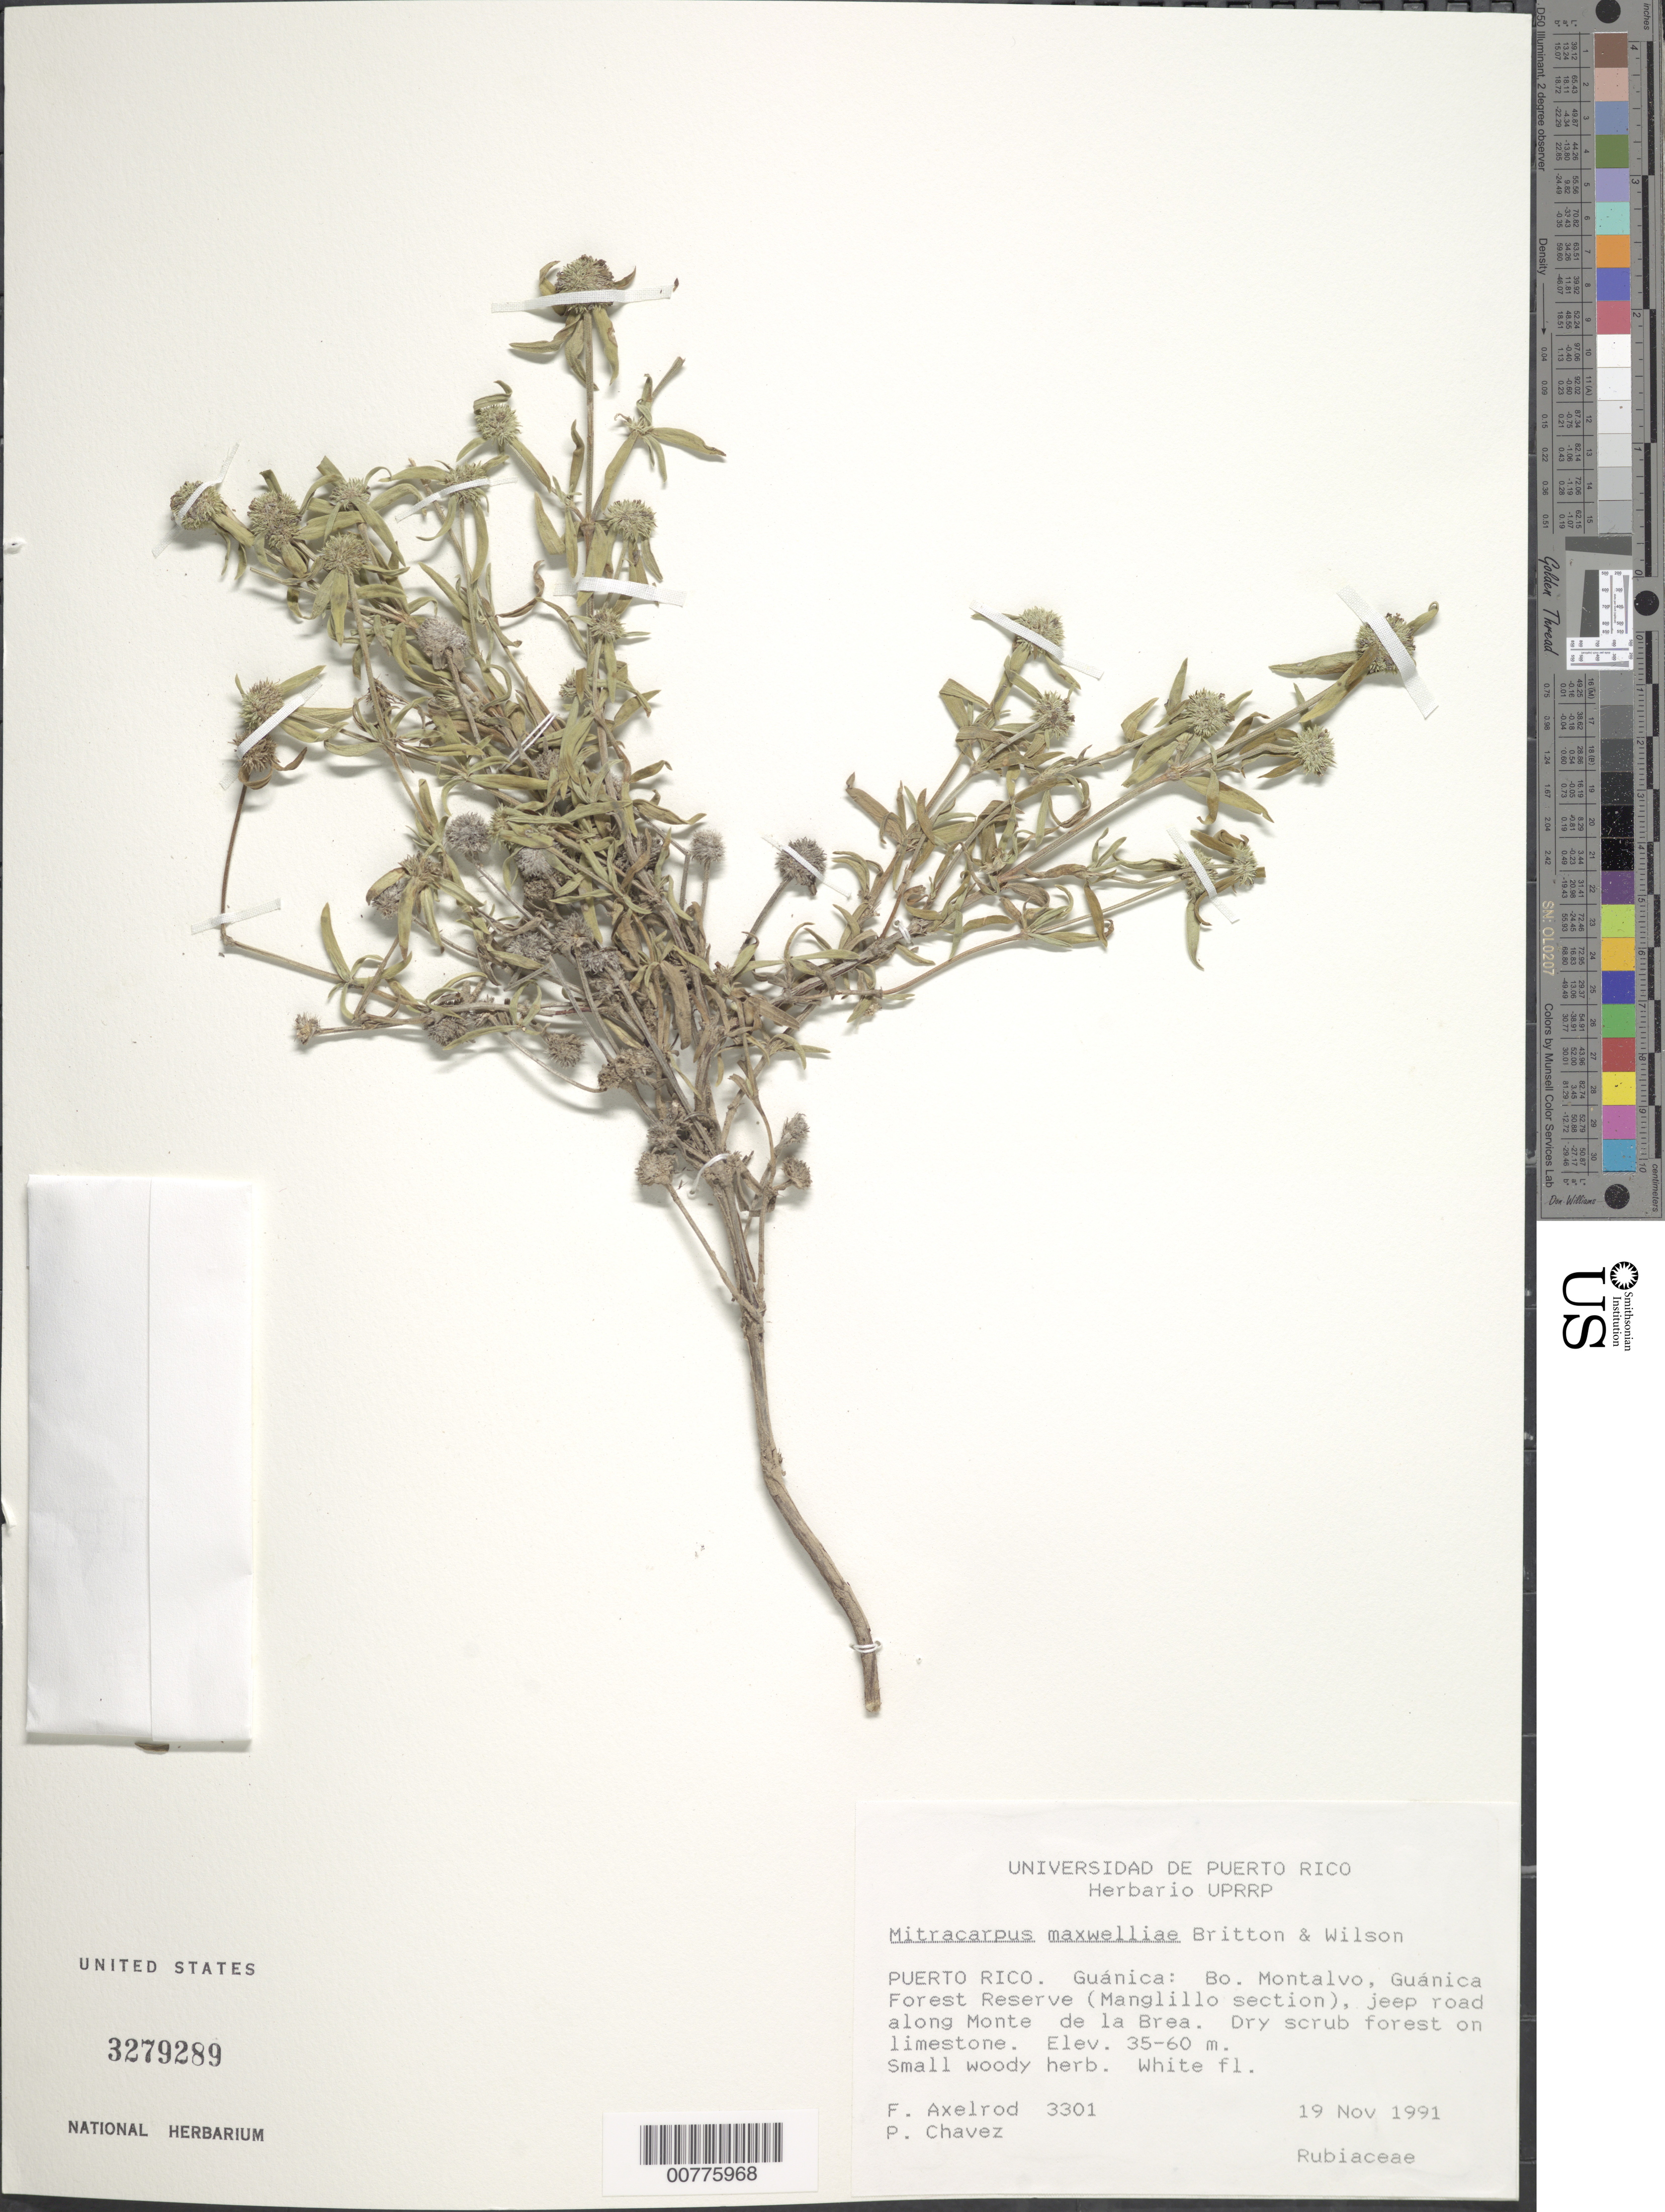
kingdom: Plantae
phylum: Tracheophyta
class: Magnoliopsida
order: Gentianales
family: Rubiaceae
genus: Mitracarpus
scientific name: Mitracarpus maxwelliae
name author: Britton & P. Wilson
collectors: F. S. Axelrod & P. Chavez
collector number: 3301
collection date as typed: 19 Nov 1991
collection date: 1991-11-19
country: Puerto Rico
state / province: Guánica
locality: Guanica: Bo. Montalvo, Guanica Forest Reserve (Manglillo Section), jeep road along Monte de la Brea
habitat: Dry scrub forest on limestone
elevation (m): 35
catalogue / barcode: US 3279289